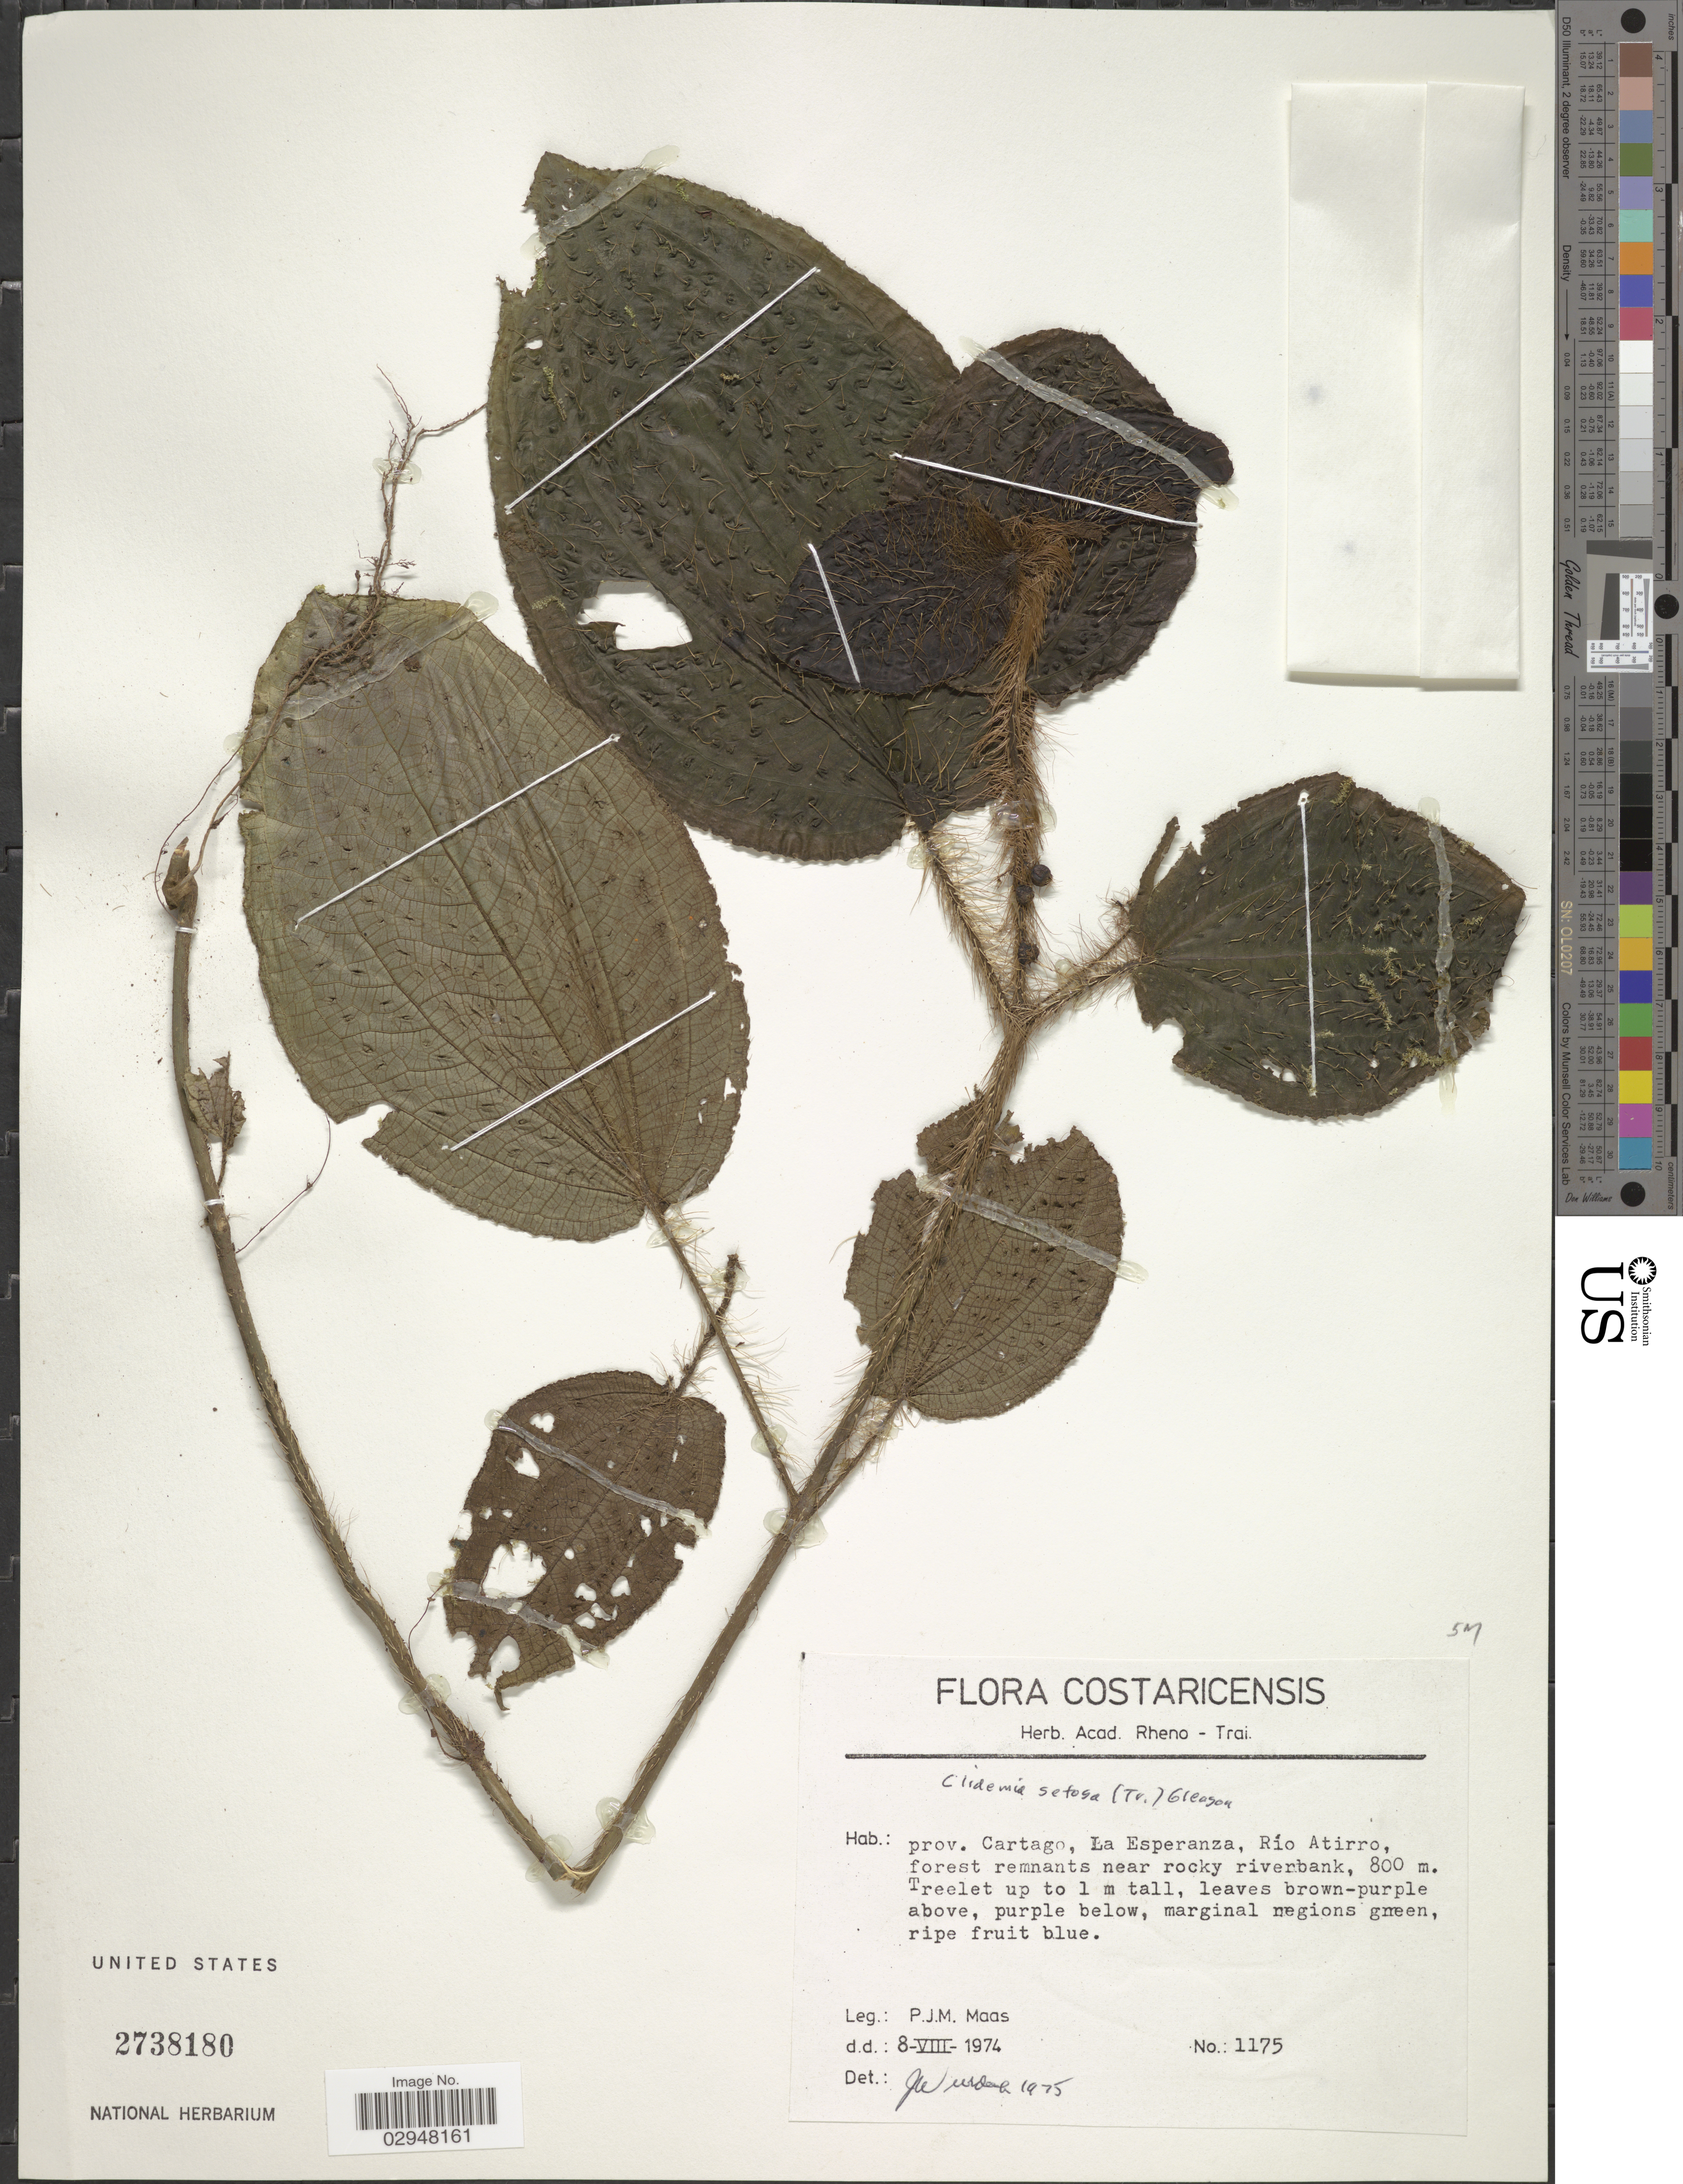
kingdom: Plantae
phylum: Tracheophyta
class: Magnoliopsida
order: Myrtales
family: Melastomataceae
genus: Clidemia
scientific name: Clidemia pubescens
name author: Gleason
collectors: P. Maas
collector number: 1175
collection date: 1974-08-08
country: Costa Rica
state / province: Cartago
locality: La Esperanza, Río Atirro.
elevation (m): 800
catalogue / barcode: US 2738180